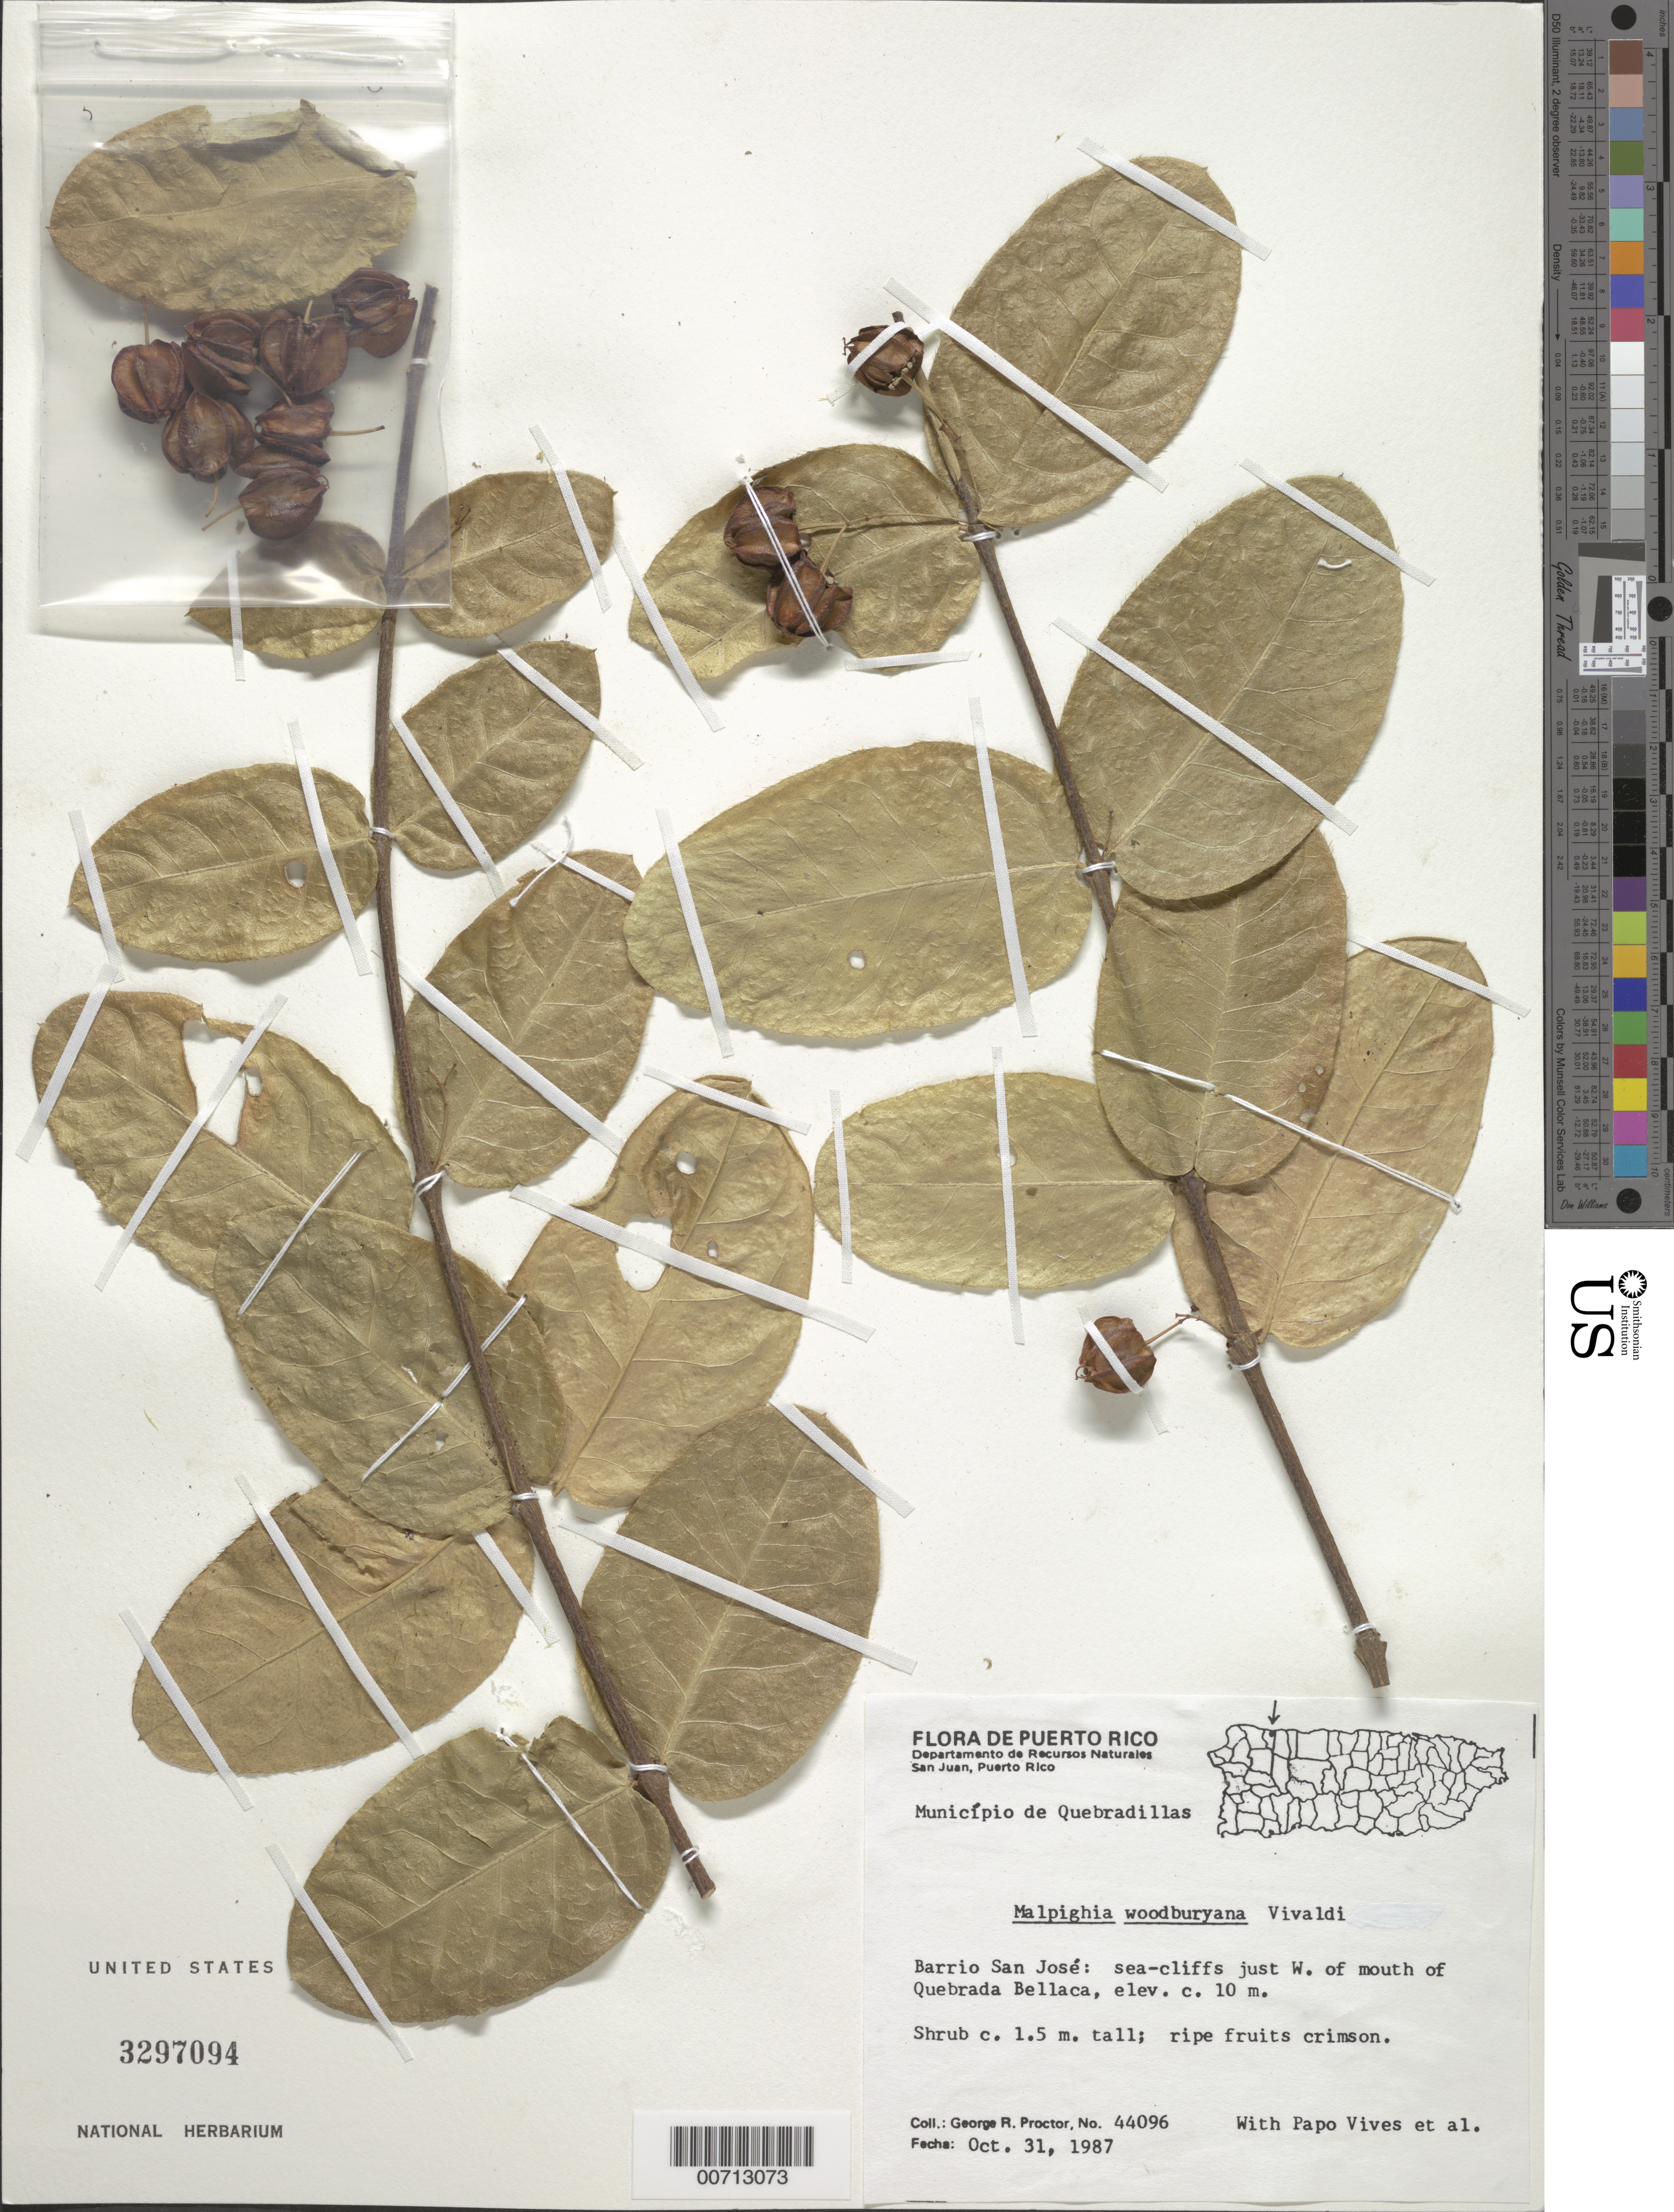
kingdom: Plantae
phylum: Tracheophyta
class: Magnoliopsida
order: Malpighiales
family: Malpighiaceae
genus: Malpighia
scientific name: Malpighia woodburyana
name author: Vivaldi ex Acev.-Rodr.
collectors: G. R. Proctor & P. Vives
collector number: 44096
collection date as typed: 31 Oct 1987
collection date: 1987-10-31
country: Puerto Rico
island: Greater Antilles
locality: Mun. de Quebradillas, Bo. San Jose: sea-cliffs just W of mouth of Quebrada Bellaca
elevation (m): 10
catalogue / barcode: US 3297094